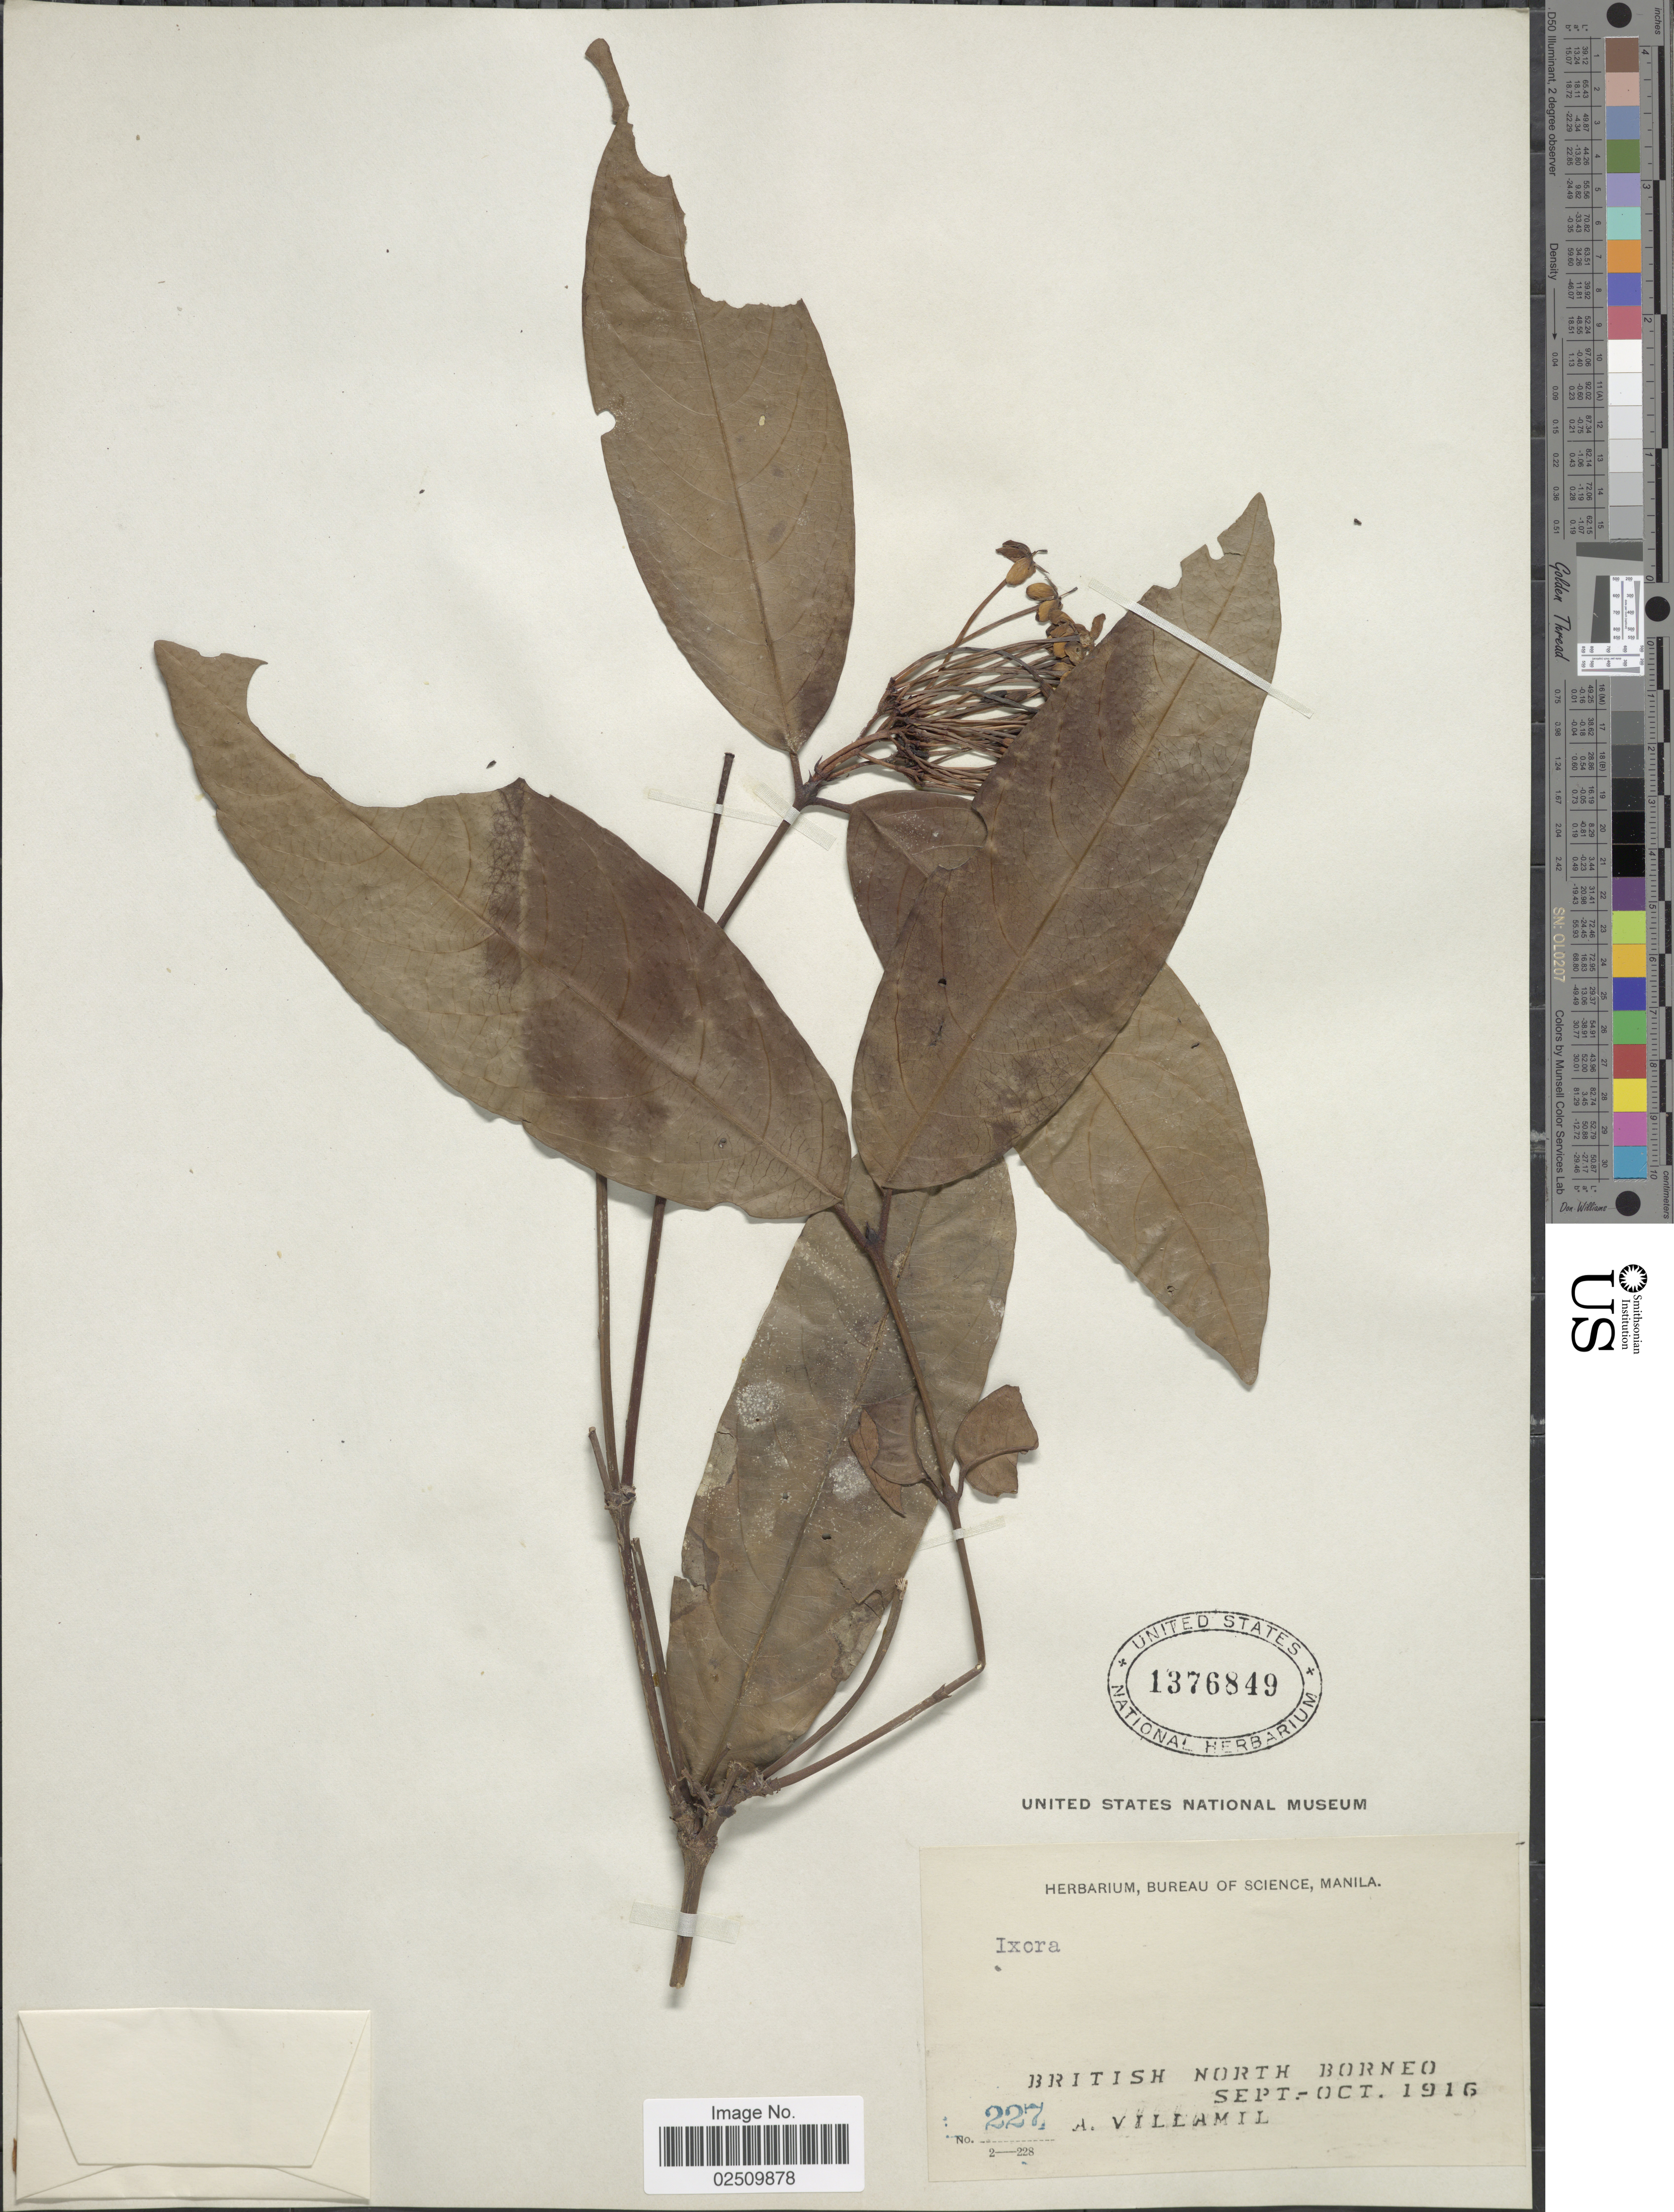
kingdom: Plantae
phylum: Tracheophyta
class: Magnoliopsida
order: Gentianales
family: Rubiaceae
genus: Ixora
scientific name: Ixora sp.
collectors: A. Villamil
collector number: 227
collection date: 1916-09/1916-10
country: Malaysia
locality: British North Borneo.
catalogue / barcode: US 1376849